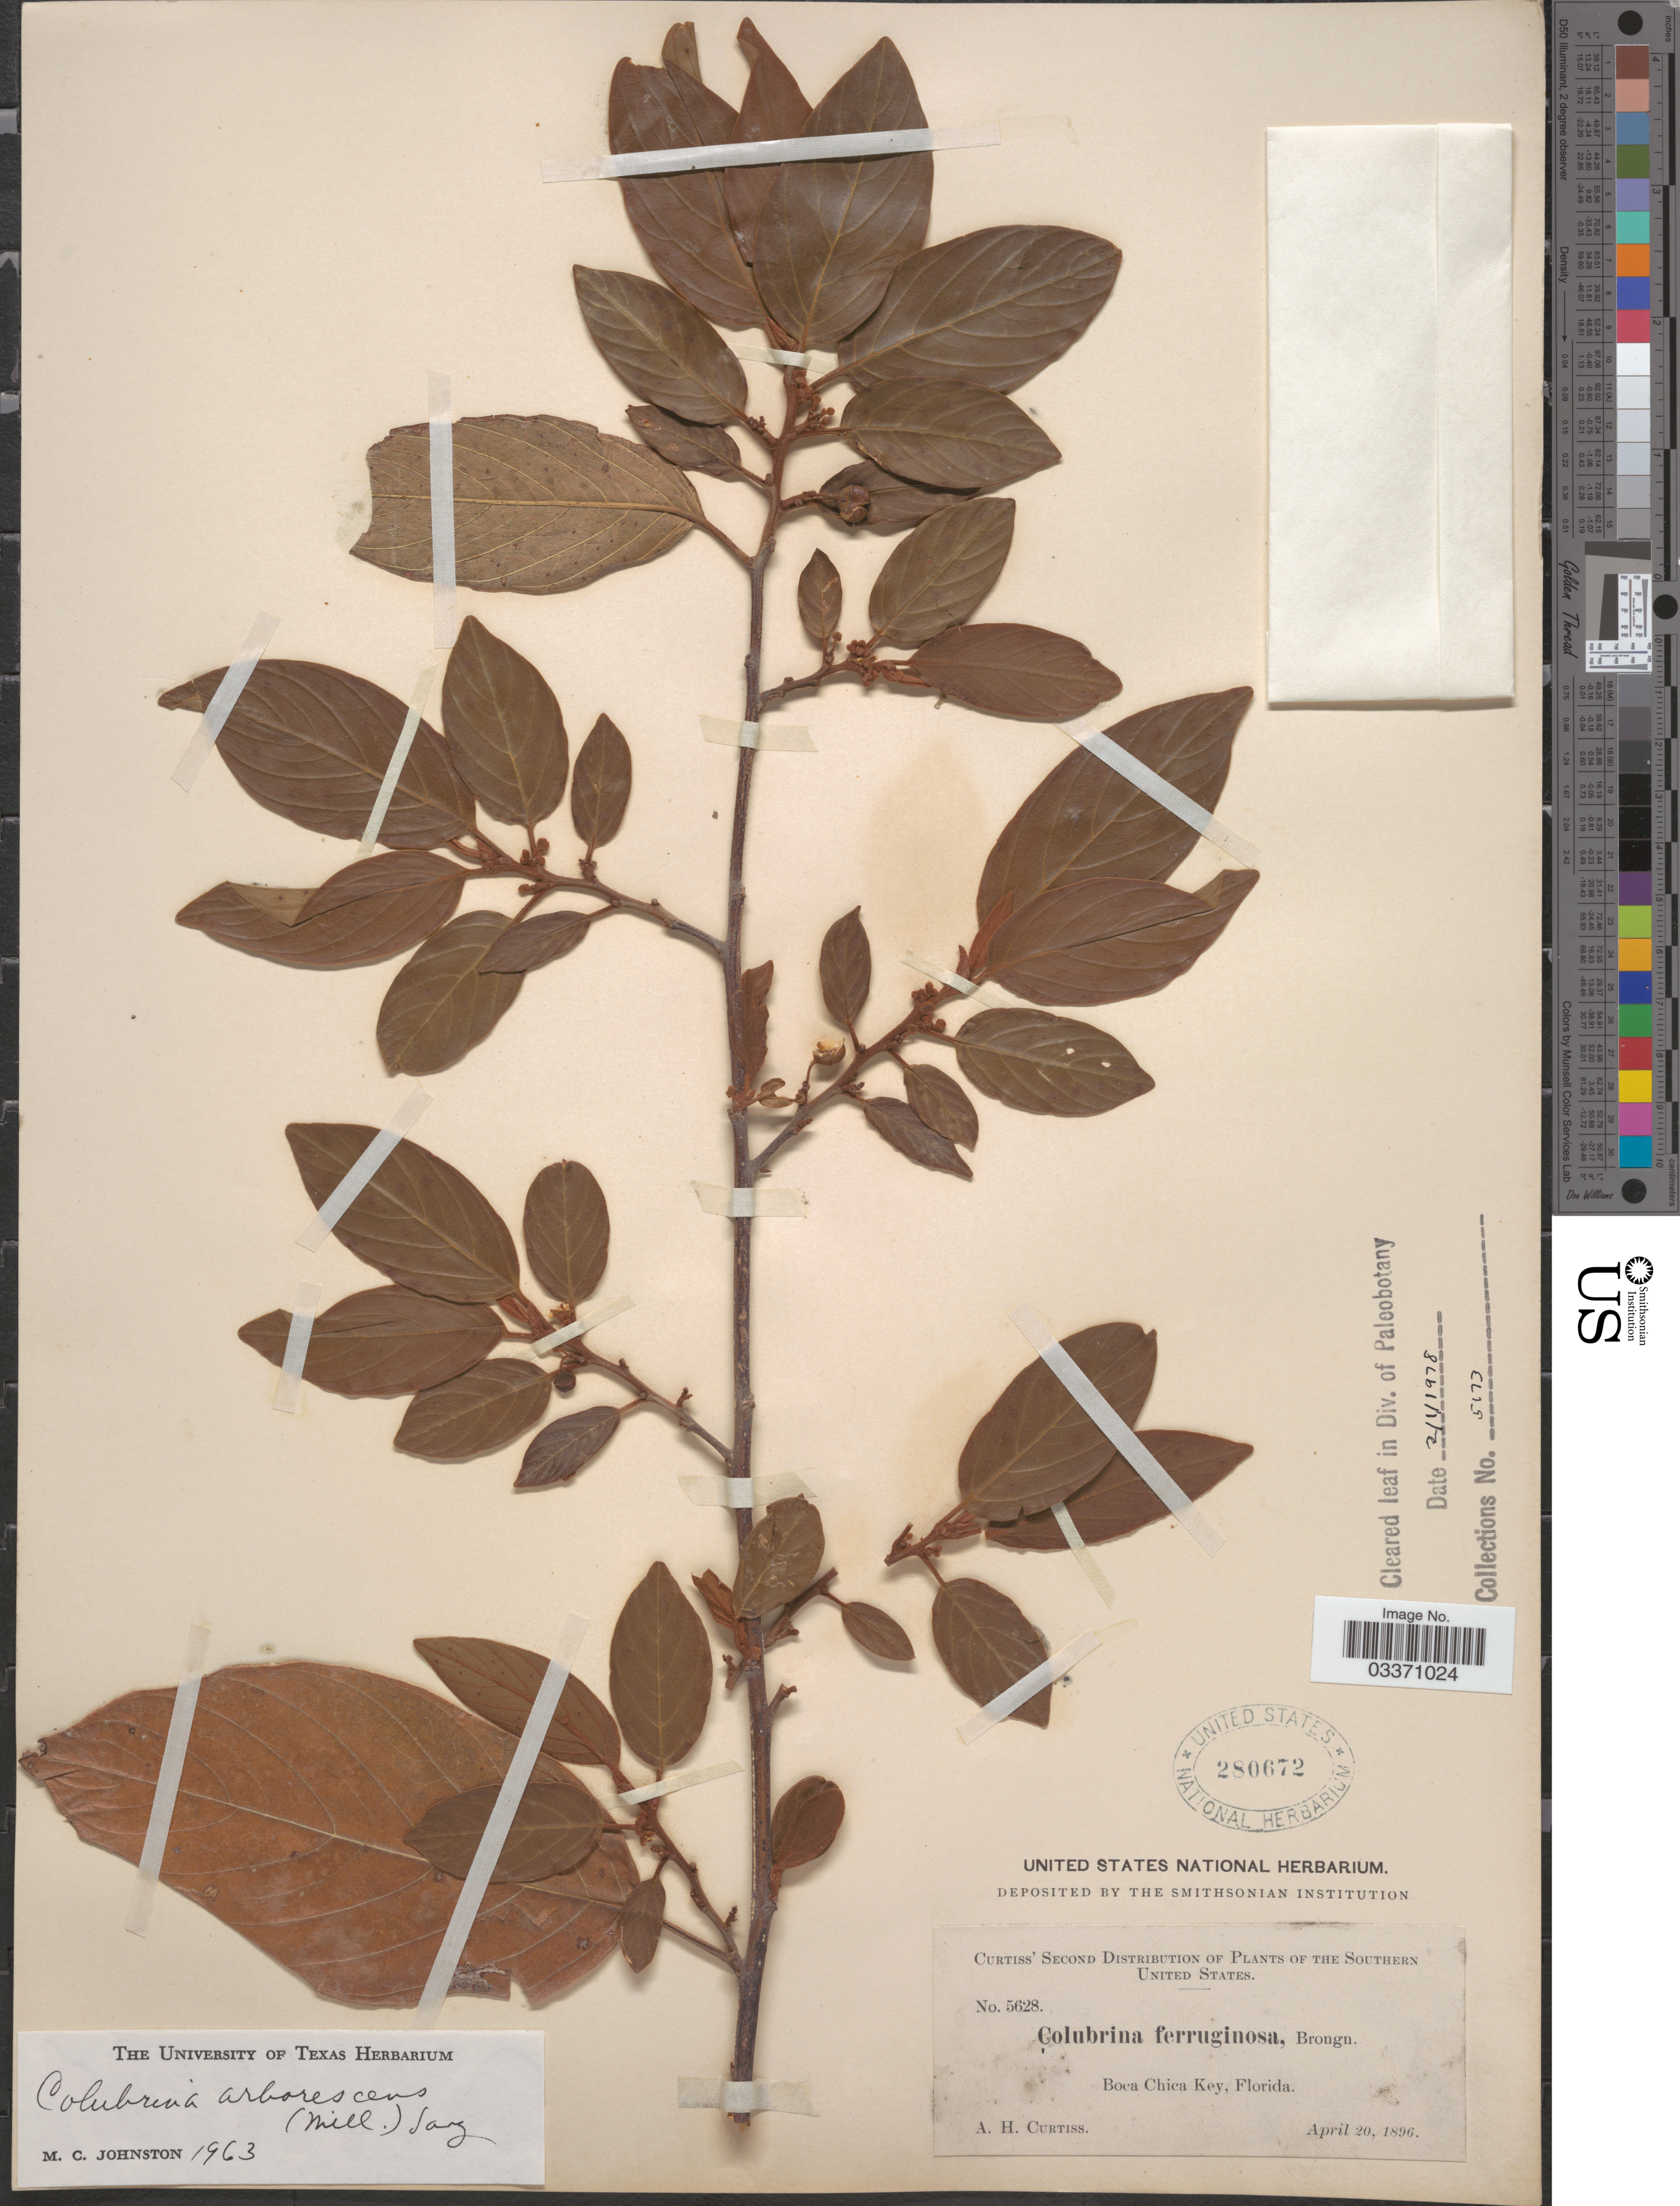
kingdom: Plantae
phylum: Tracheophyta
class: Magnoliopsida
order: Rosales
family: Rhamnaceae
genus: Colubrina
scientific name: Colubrina arborescens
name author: (Mill.) Sarg.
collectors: A. H. Curtiss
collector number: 5628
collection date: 1896-04-20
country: United States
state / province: Florida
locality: Southern United States. Boca Chica Key.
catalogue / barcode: US 280672